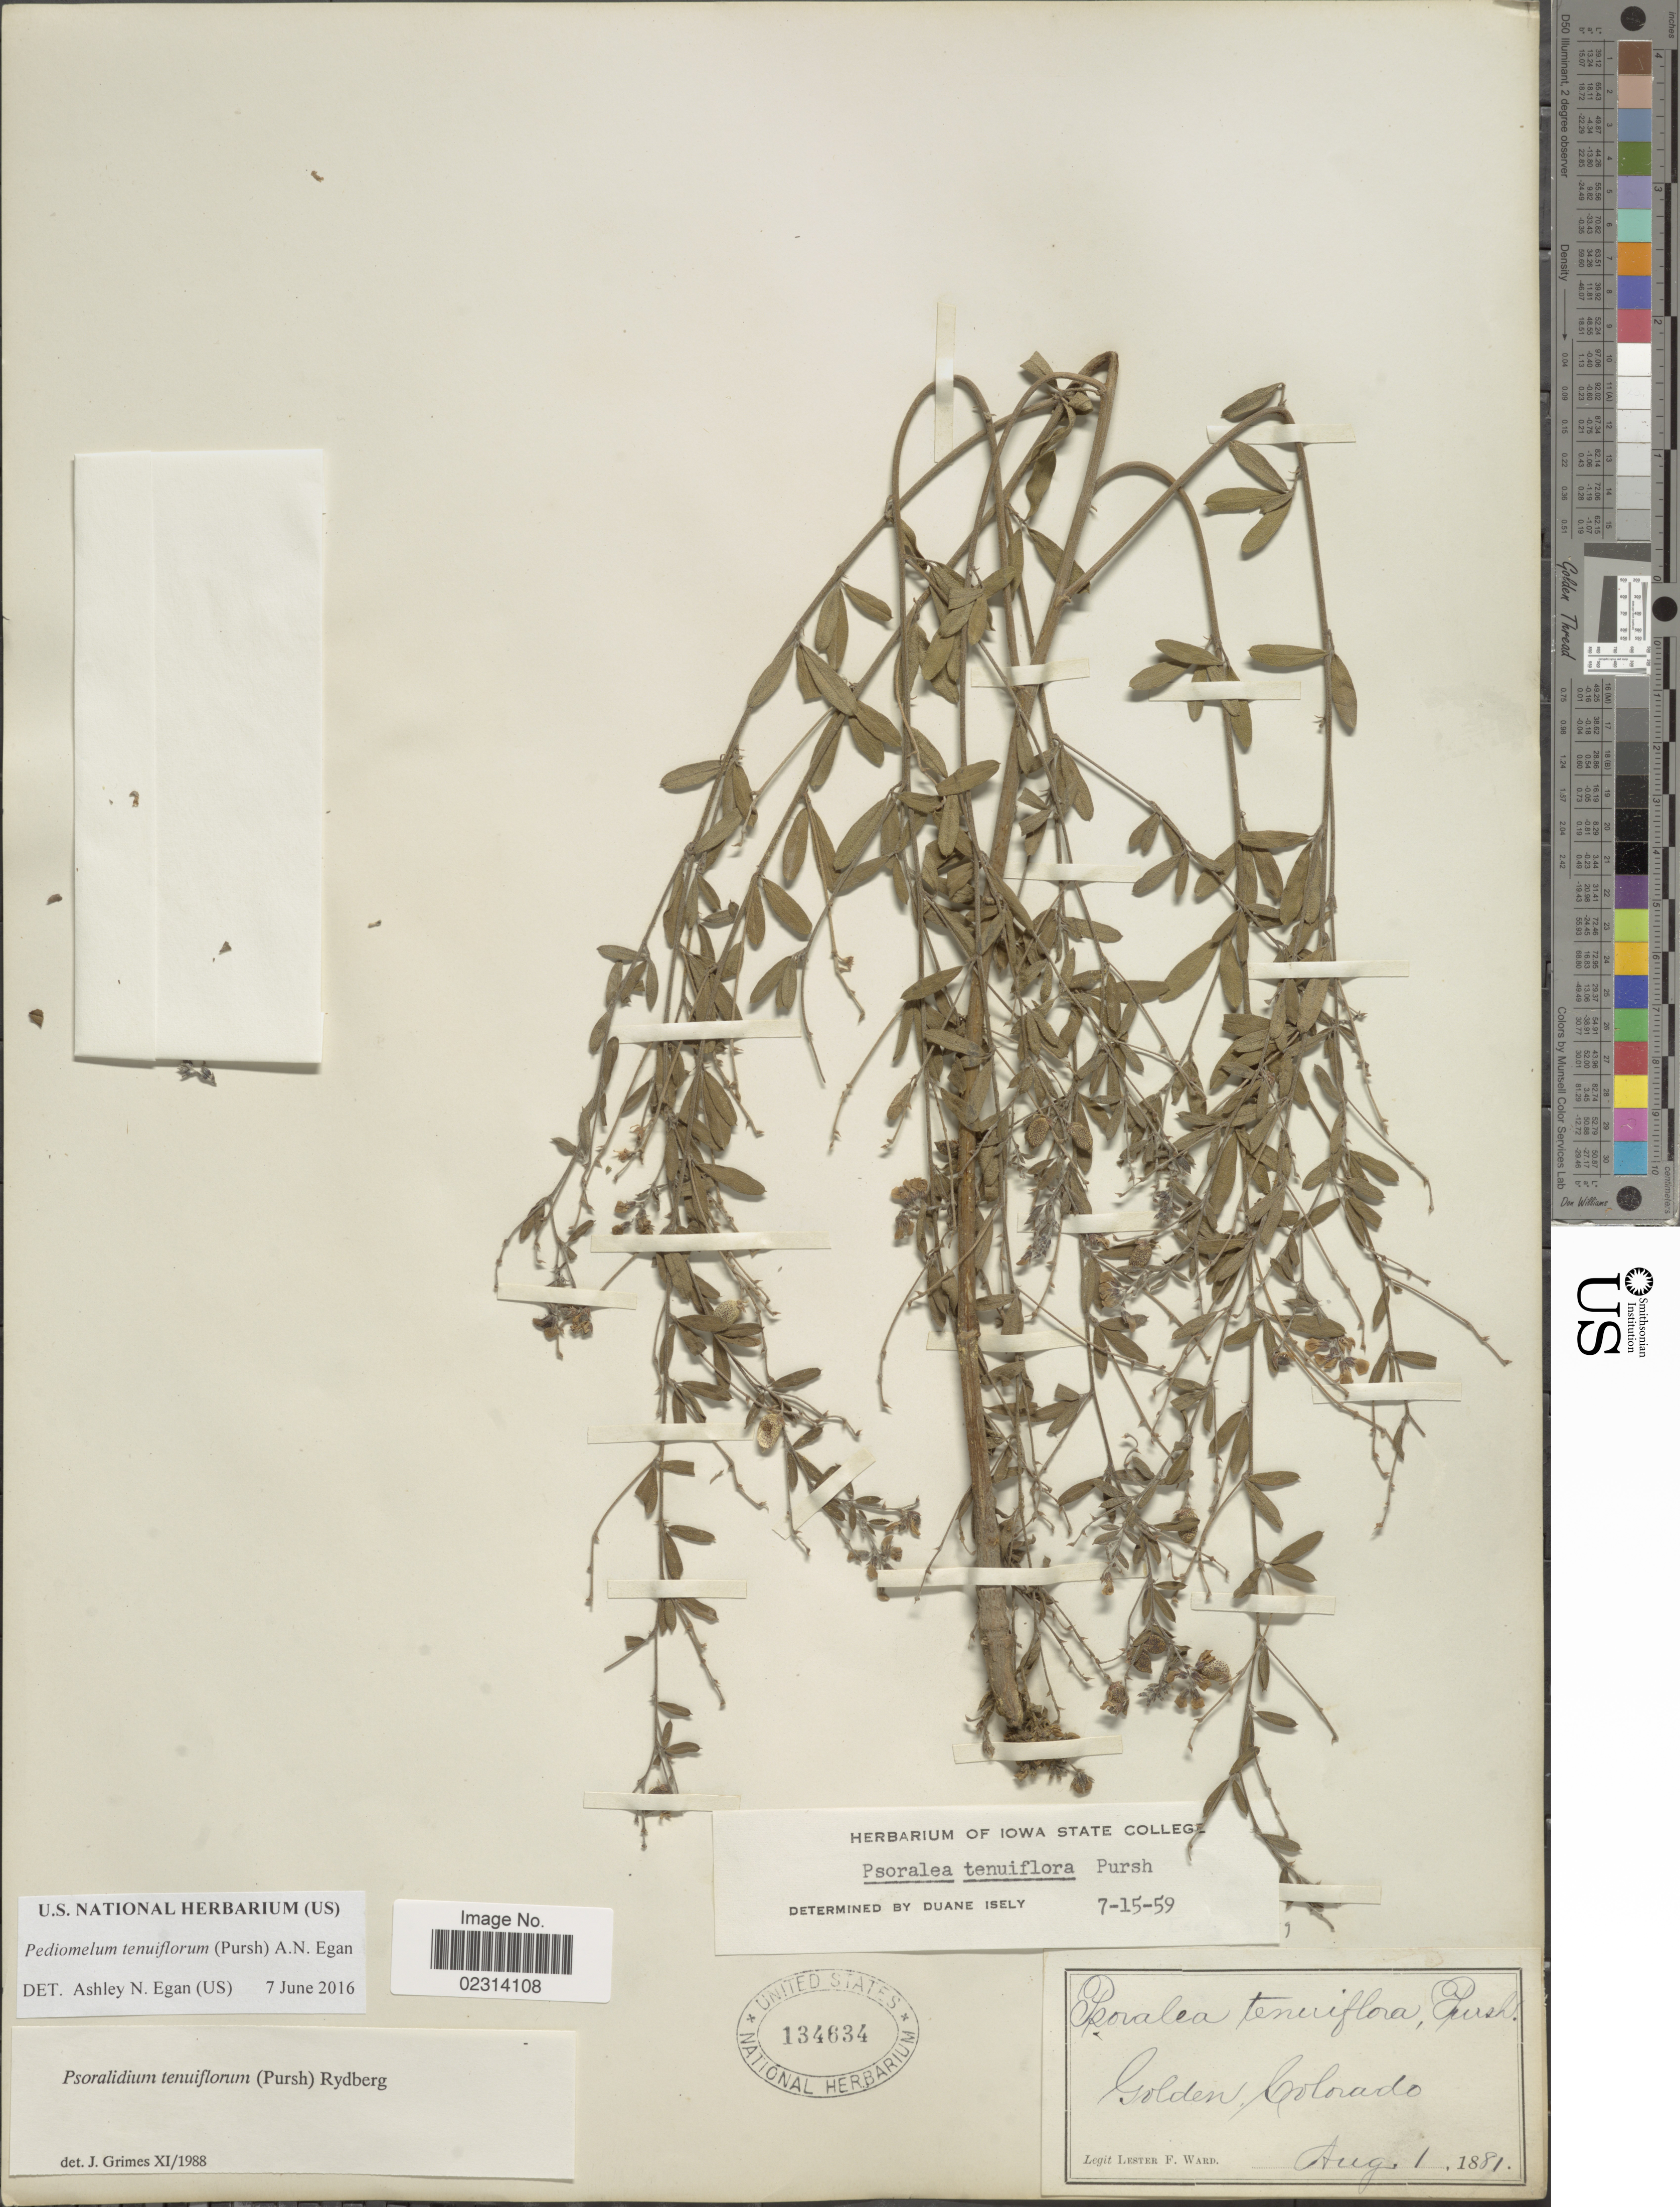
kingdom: Plantae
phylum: Tracheophyta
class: Magnoliopsida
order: Fabales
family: Fabaceae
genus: Psoralidium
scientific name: Psoralidium tenuiflorum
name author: (Pursh) Rydb.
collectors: L. F. Ward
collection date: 1881-08-01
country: United States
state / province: Colorado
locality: Golden Colorado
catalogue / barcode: US 134634